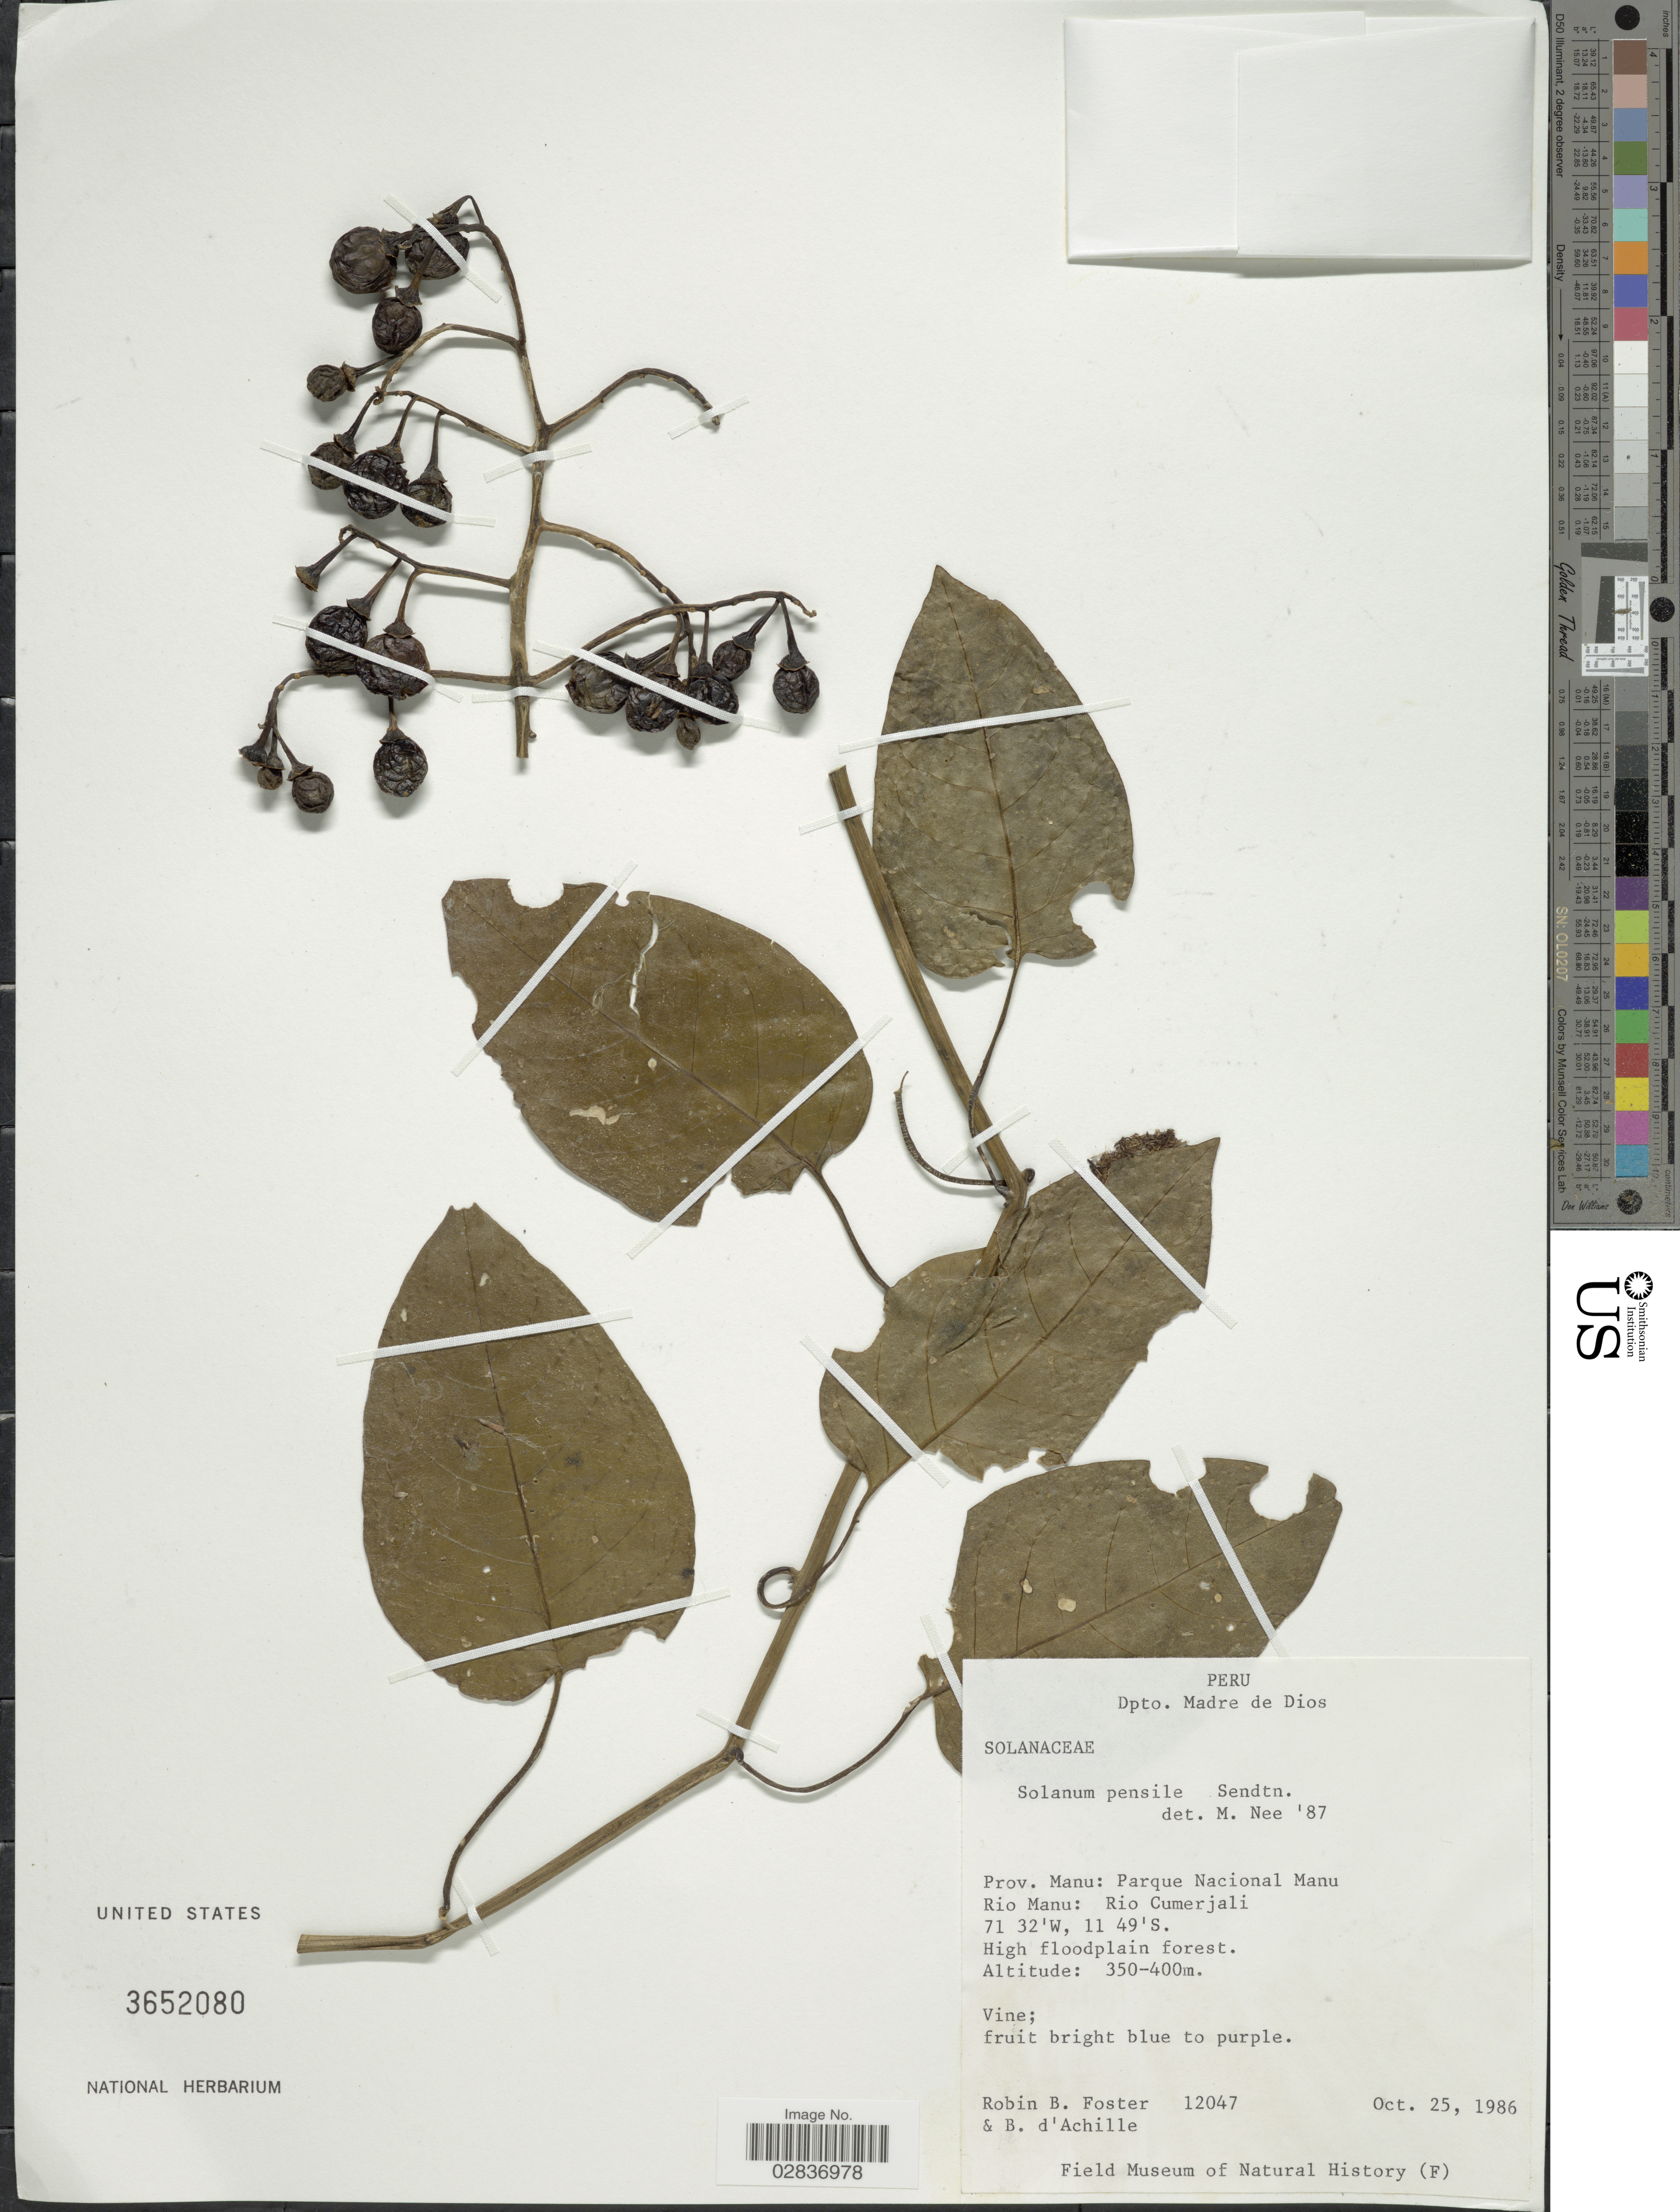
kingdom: Plantae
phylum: Tracheophyta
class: Magnoliopsida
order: Solanales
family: Solanaceae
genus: Solanum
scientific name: Solanum uncinellum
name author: Lindl.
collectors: R. B. Foster & B. d'Achille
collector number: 12047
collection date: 1986-10-25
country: Peru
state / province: Madre de Dios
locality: Dpto. Madre de Dios, Prov. Manu: Parque Nacional Manu, Rio Manu: Rio Cumerjali.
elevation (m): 350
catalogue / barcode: US 3652080